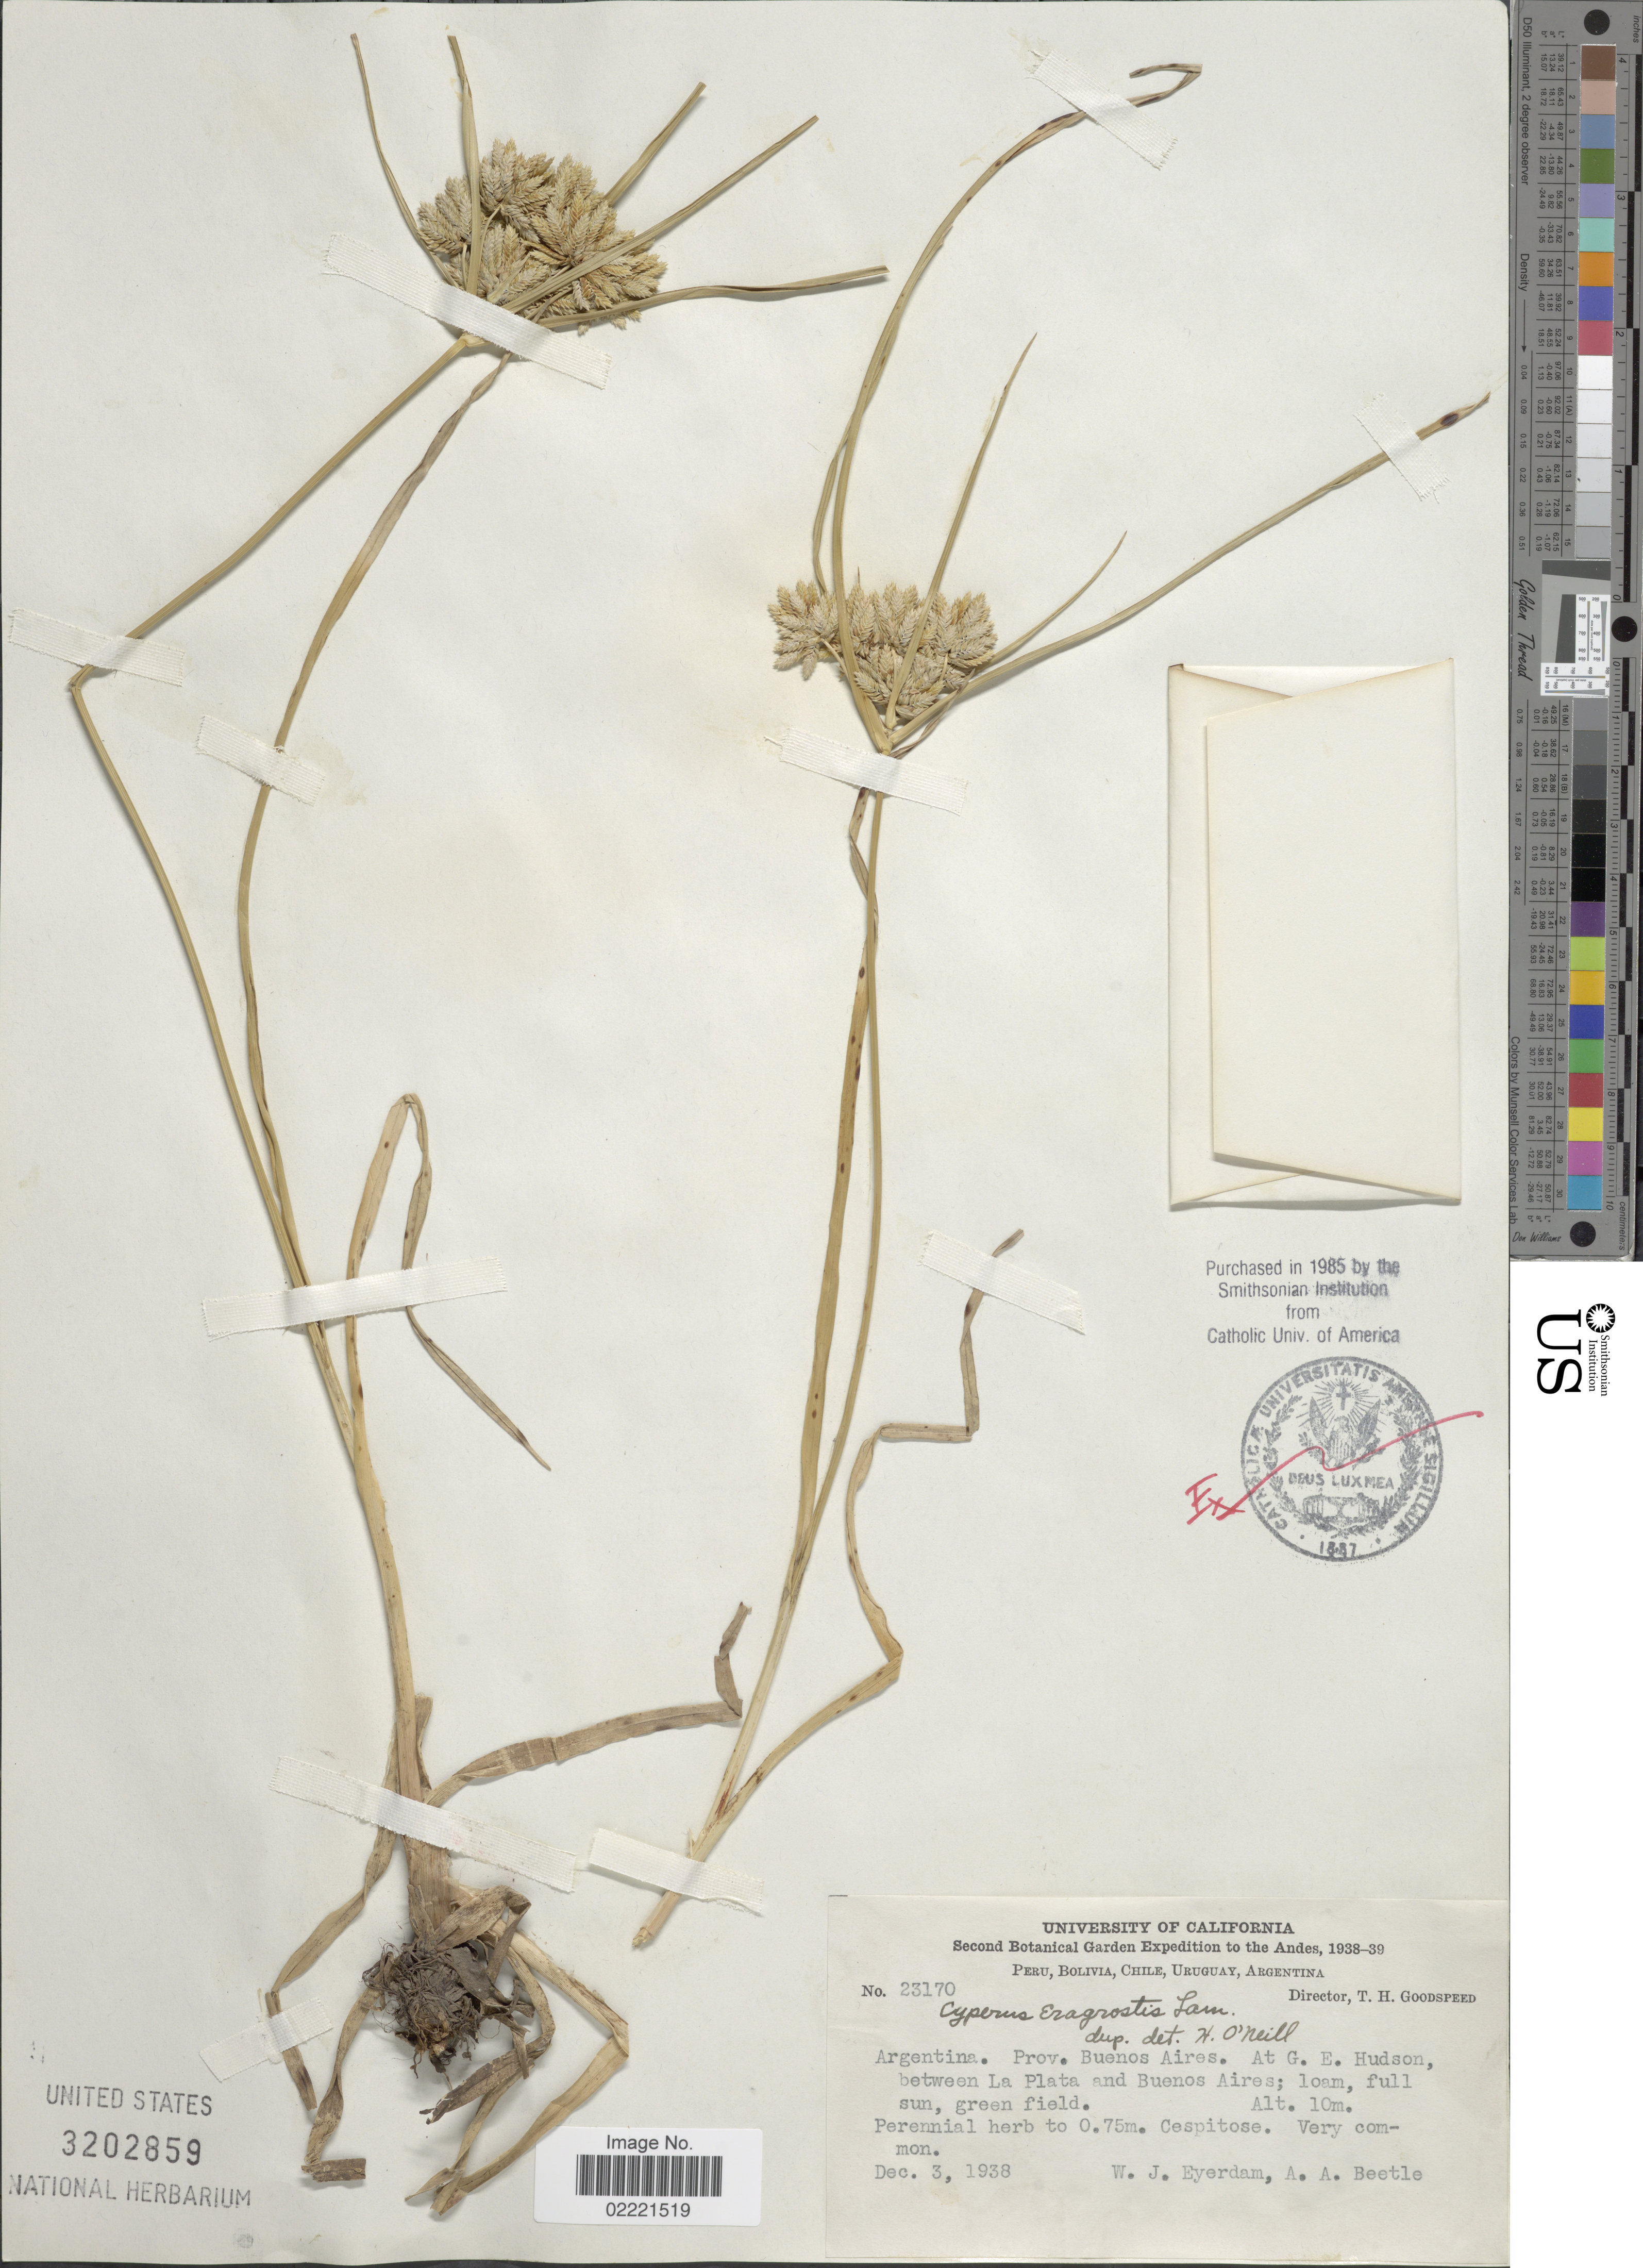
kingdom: Plantae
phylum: Tracheophyta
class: Liliopsida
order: Poales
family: Cyperaceae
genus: Cyperus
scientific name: Cyperus eragrostis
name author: Lam.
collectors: W. J. Eyerdam & A. A. Beetle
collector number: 23170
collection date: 1938-12-03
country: Argentina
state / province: Buenos Aires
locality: Argentina, Prov. Buenos Aires, At. G.E. Hudson, between La Plata and Buenos Aires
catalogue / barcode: US 3202859